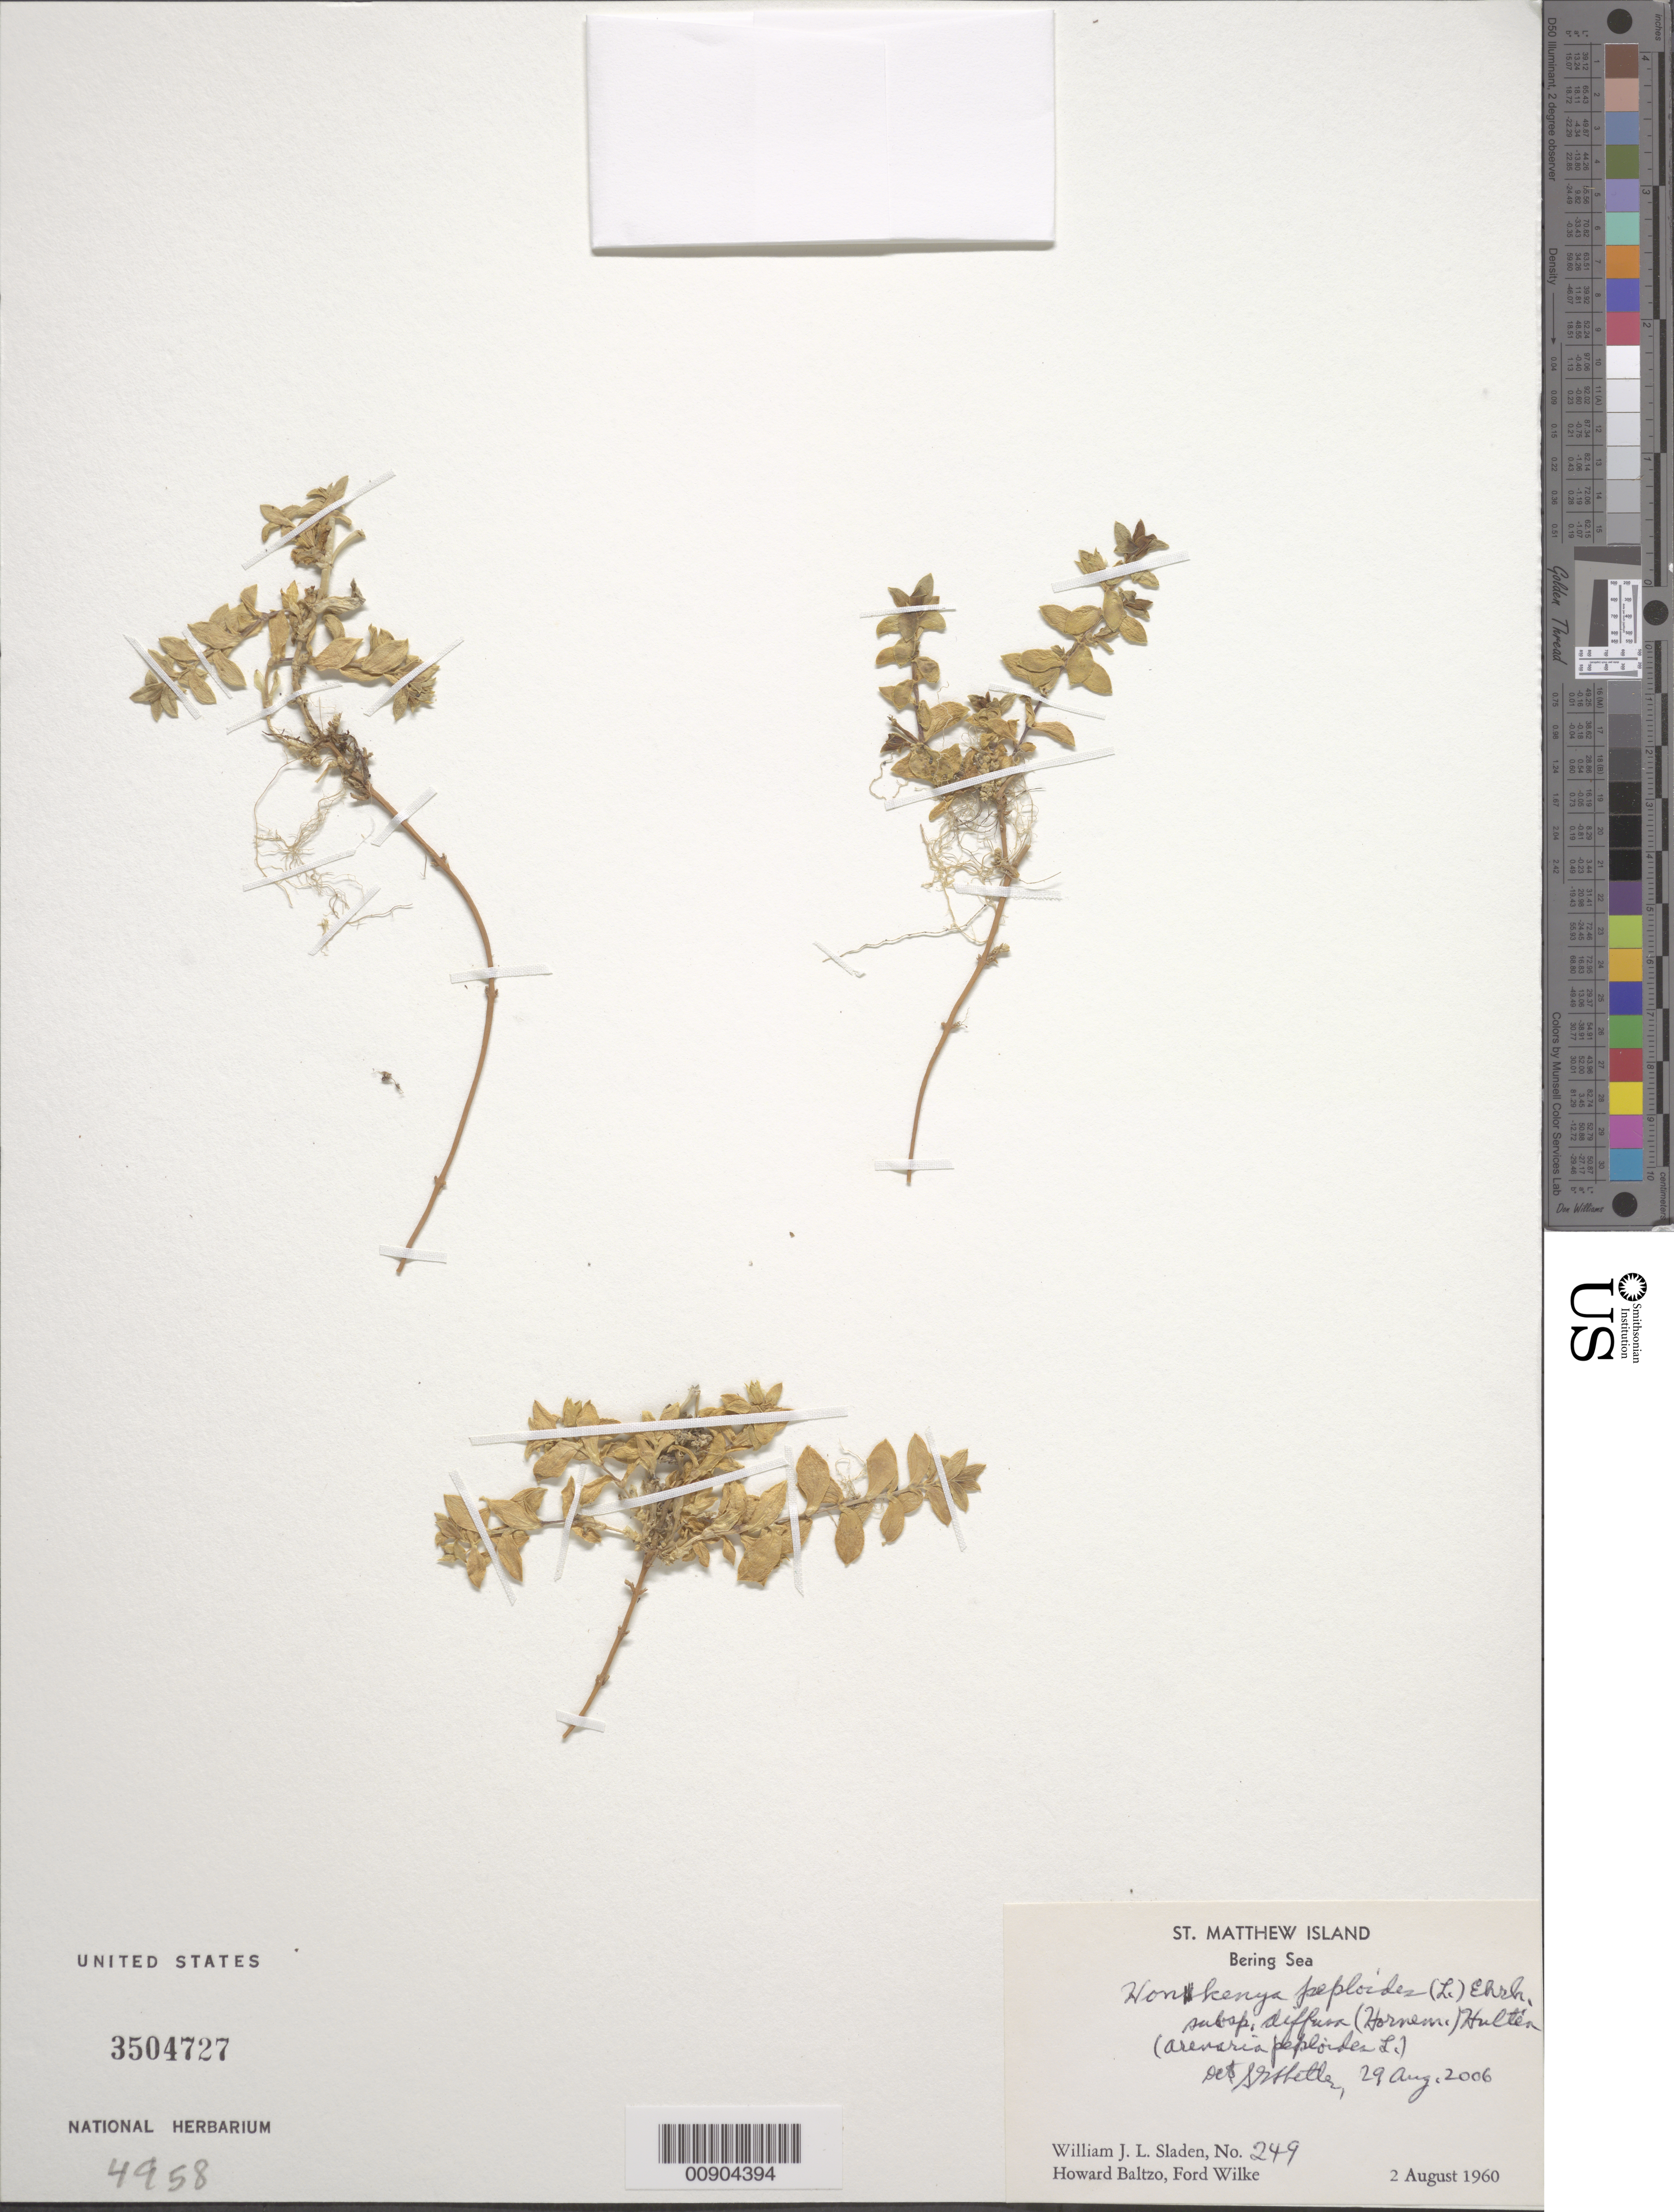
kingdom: Plantae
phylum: Tracheophyta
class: Magnoliopsida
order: Caryophyllales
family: Caryophyllaceae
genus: Honckenya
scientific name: Honckenya peploides subsp. diffusa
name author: (Hornem.) Hultén ex V.V. Petrovsky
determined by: Shetler, Stanwyn G., (US), NMNH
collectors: W. Sladen, H. Baltzo & F. Wilke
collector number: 249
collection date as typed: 02 Aug 1960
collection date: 1960-08-02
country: United States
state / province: Alaska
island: St. Matthew Island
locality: St. Matthew Island, Bering Sea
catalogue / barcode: US 3504727